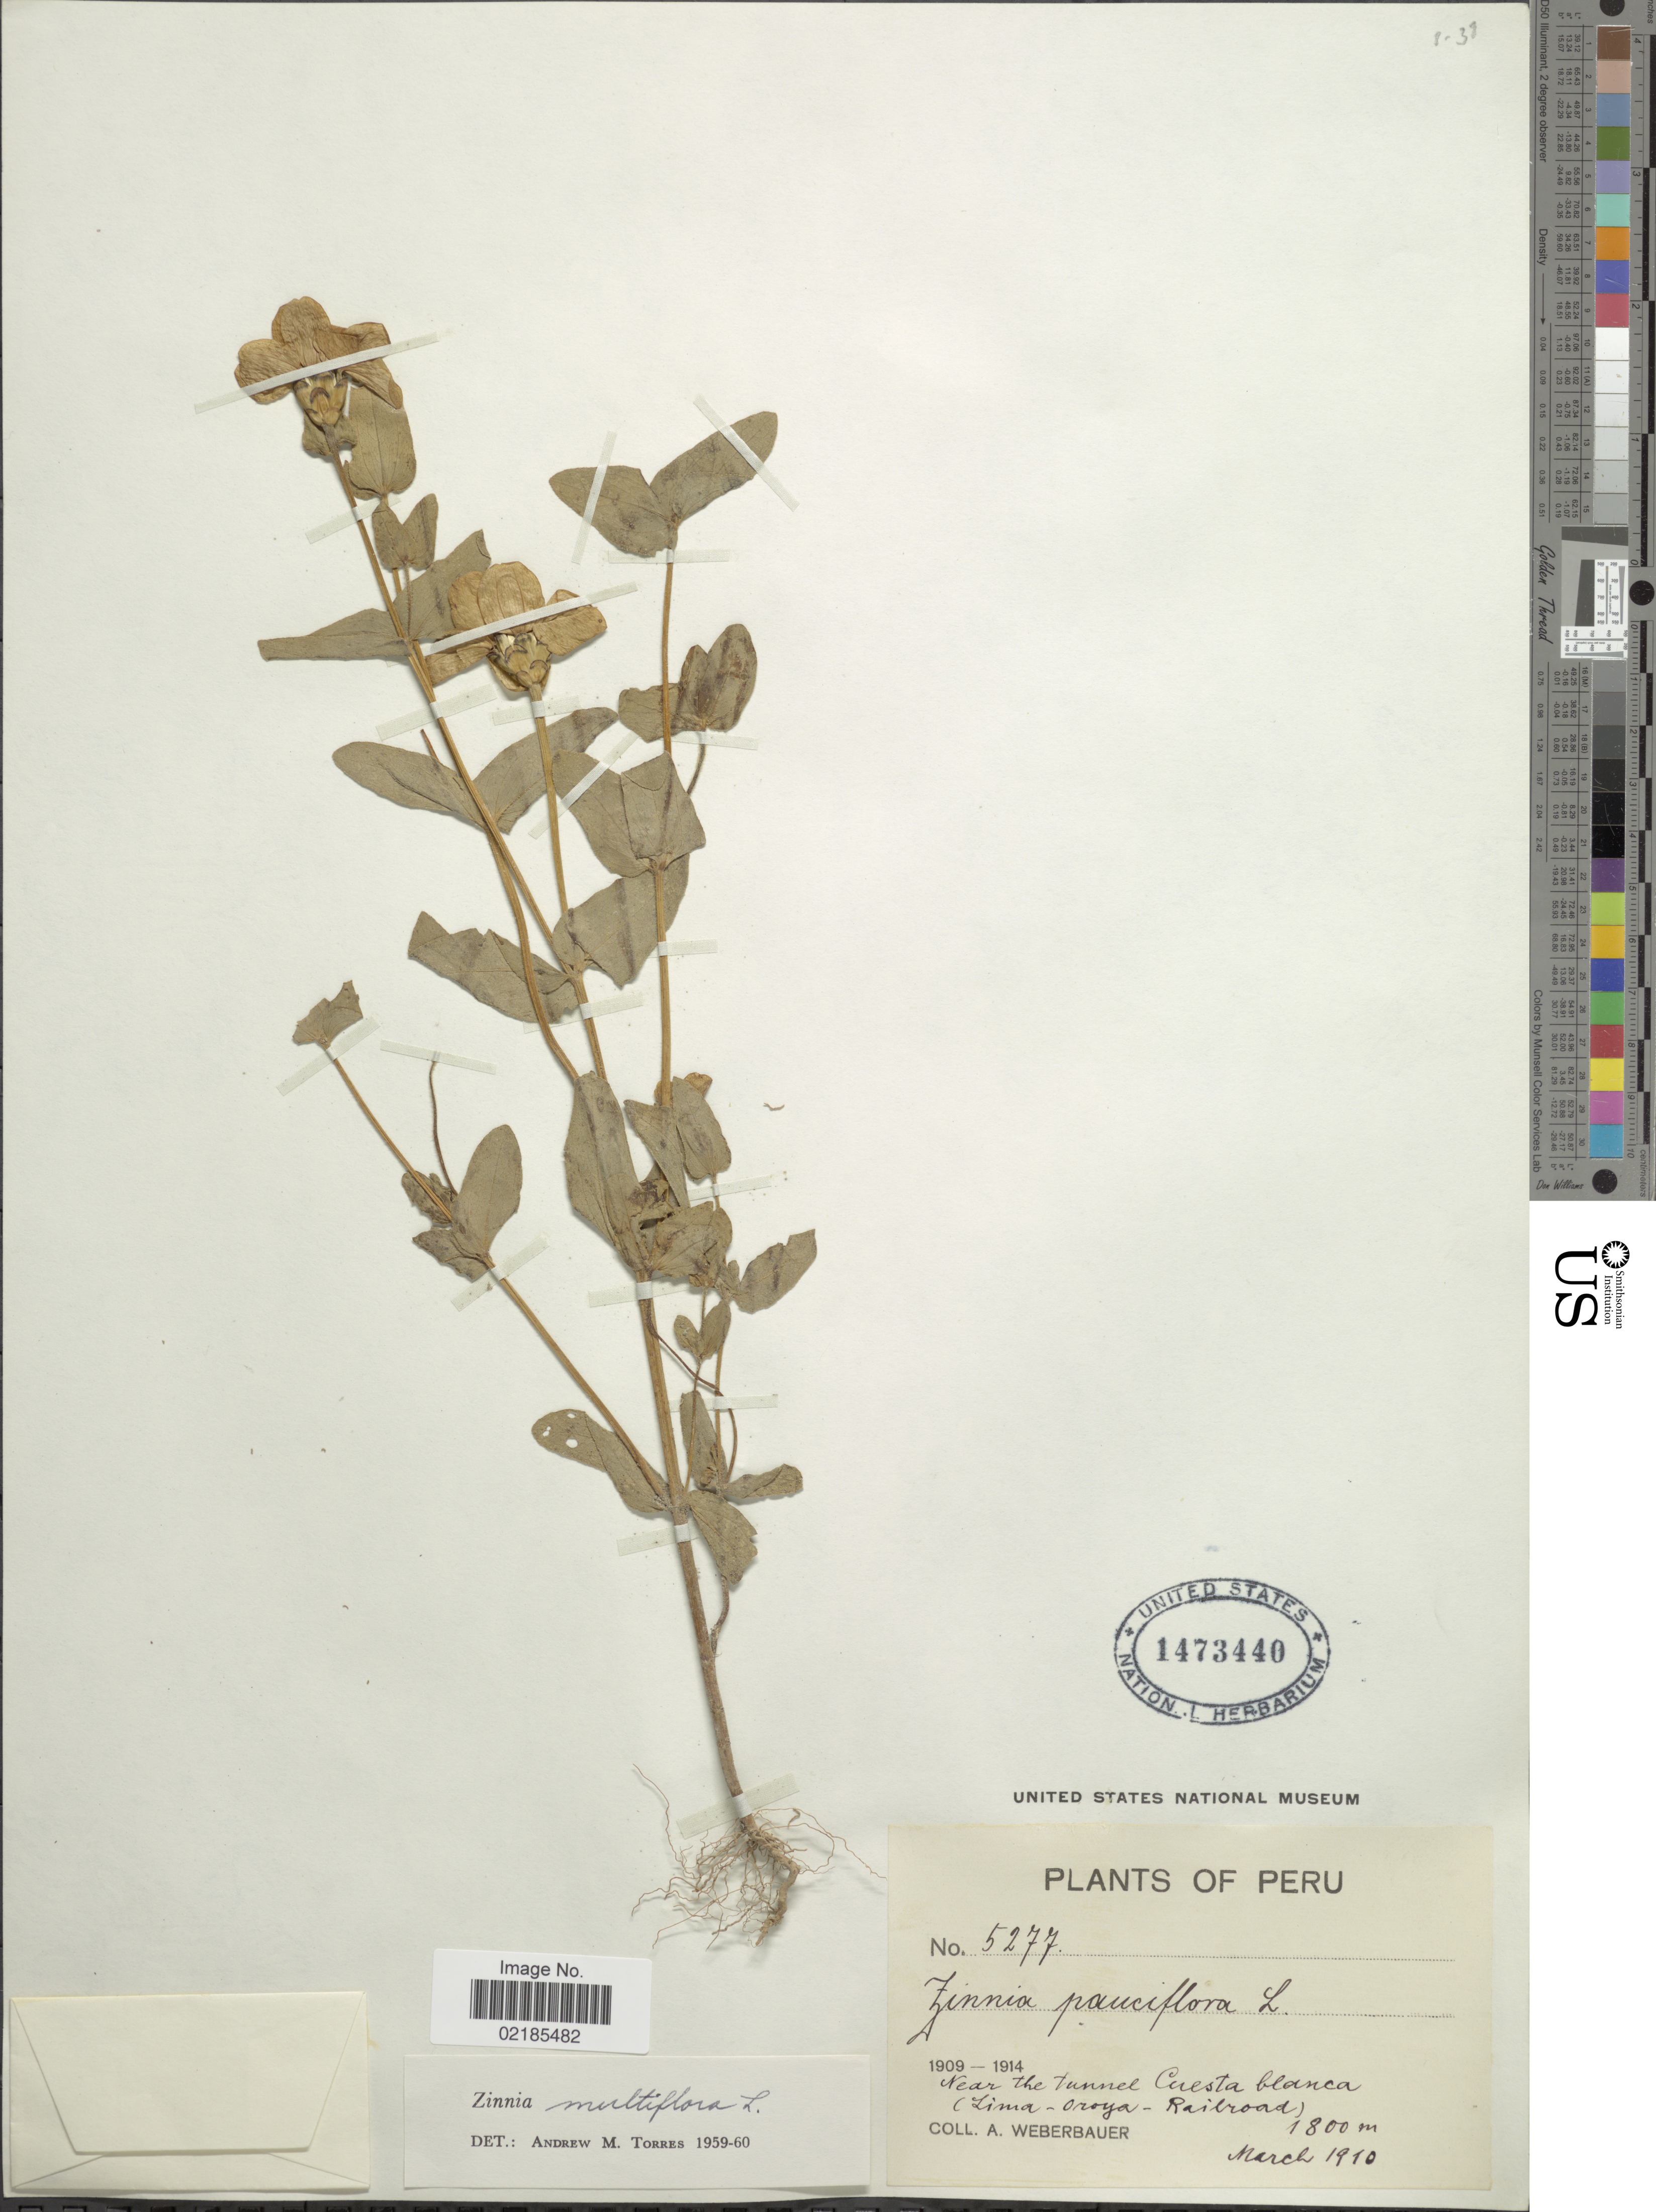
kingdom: Plantae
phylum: Tracheophyta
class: Magnoliopsida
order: Asterales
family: Asteraceae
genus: Zinnia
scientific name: Zinnia multiflora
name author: L.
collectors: A. Weberbauer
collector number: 5277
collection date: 1910-03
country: Peru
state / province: Lima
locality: Near the tunnel Cuesta blanca (Lima-Oroya-Railroad)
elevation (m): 1800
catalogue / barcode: US 1473440